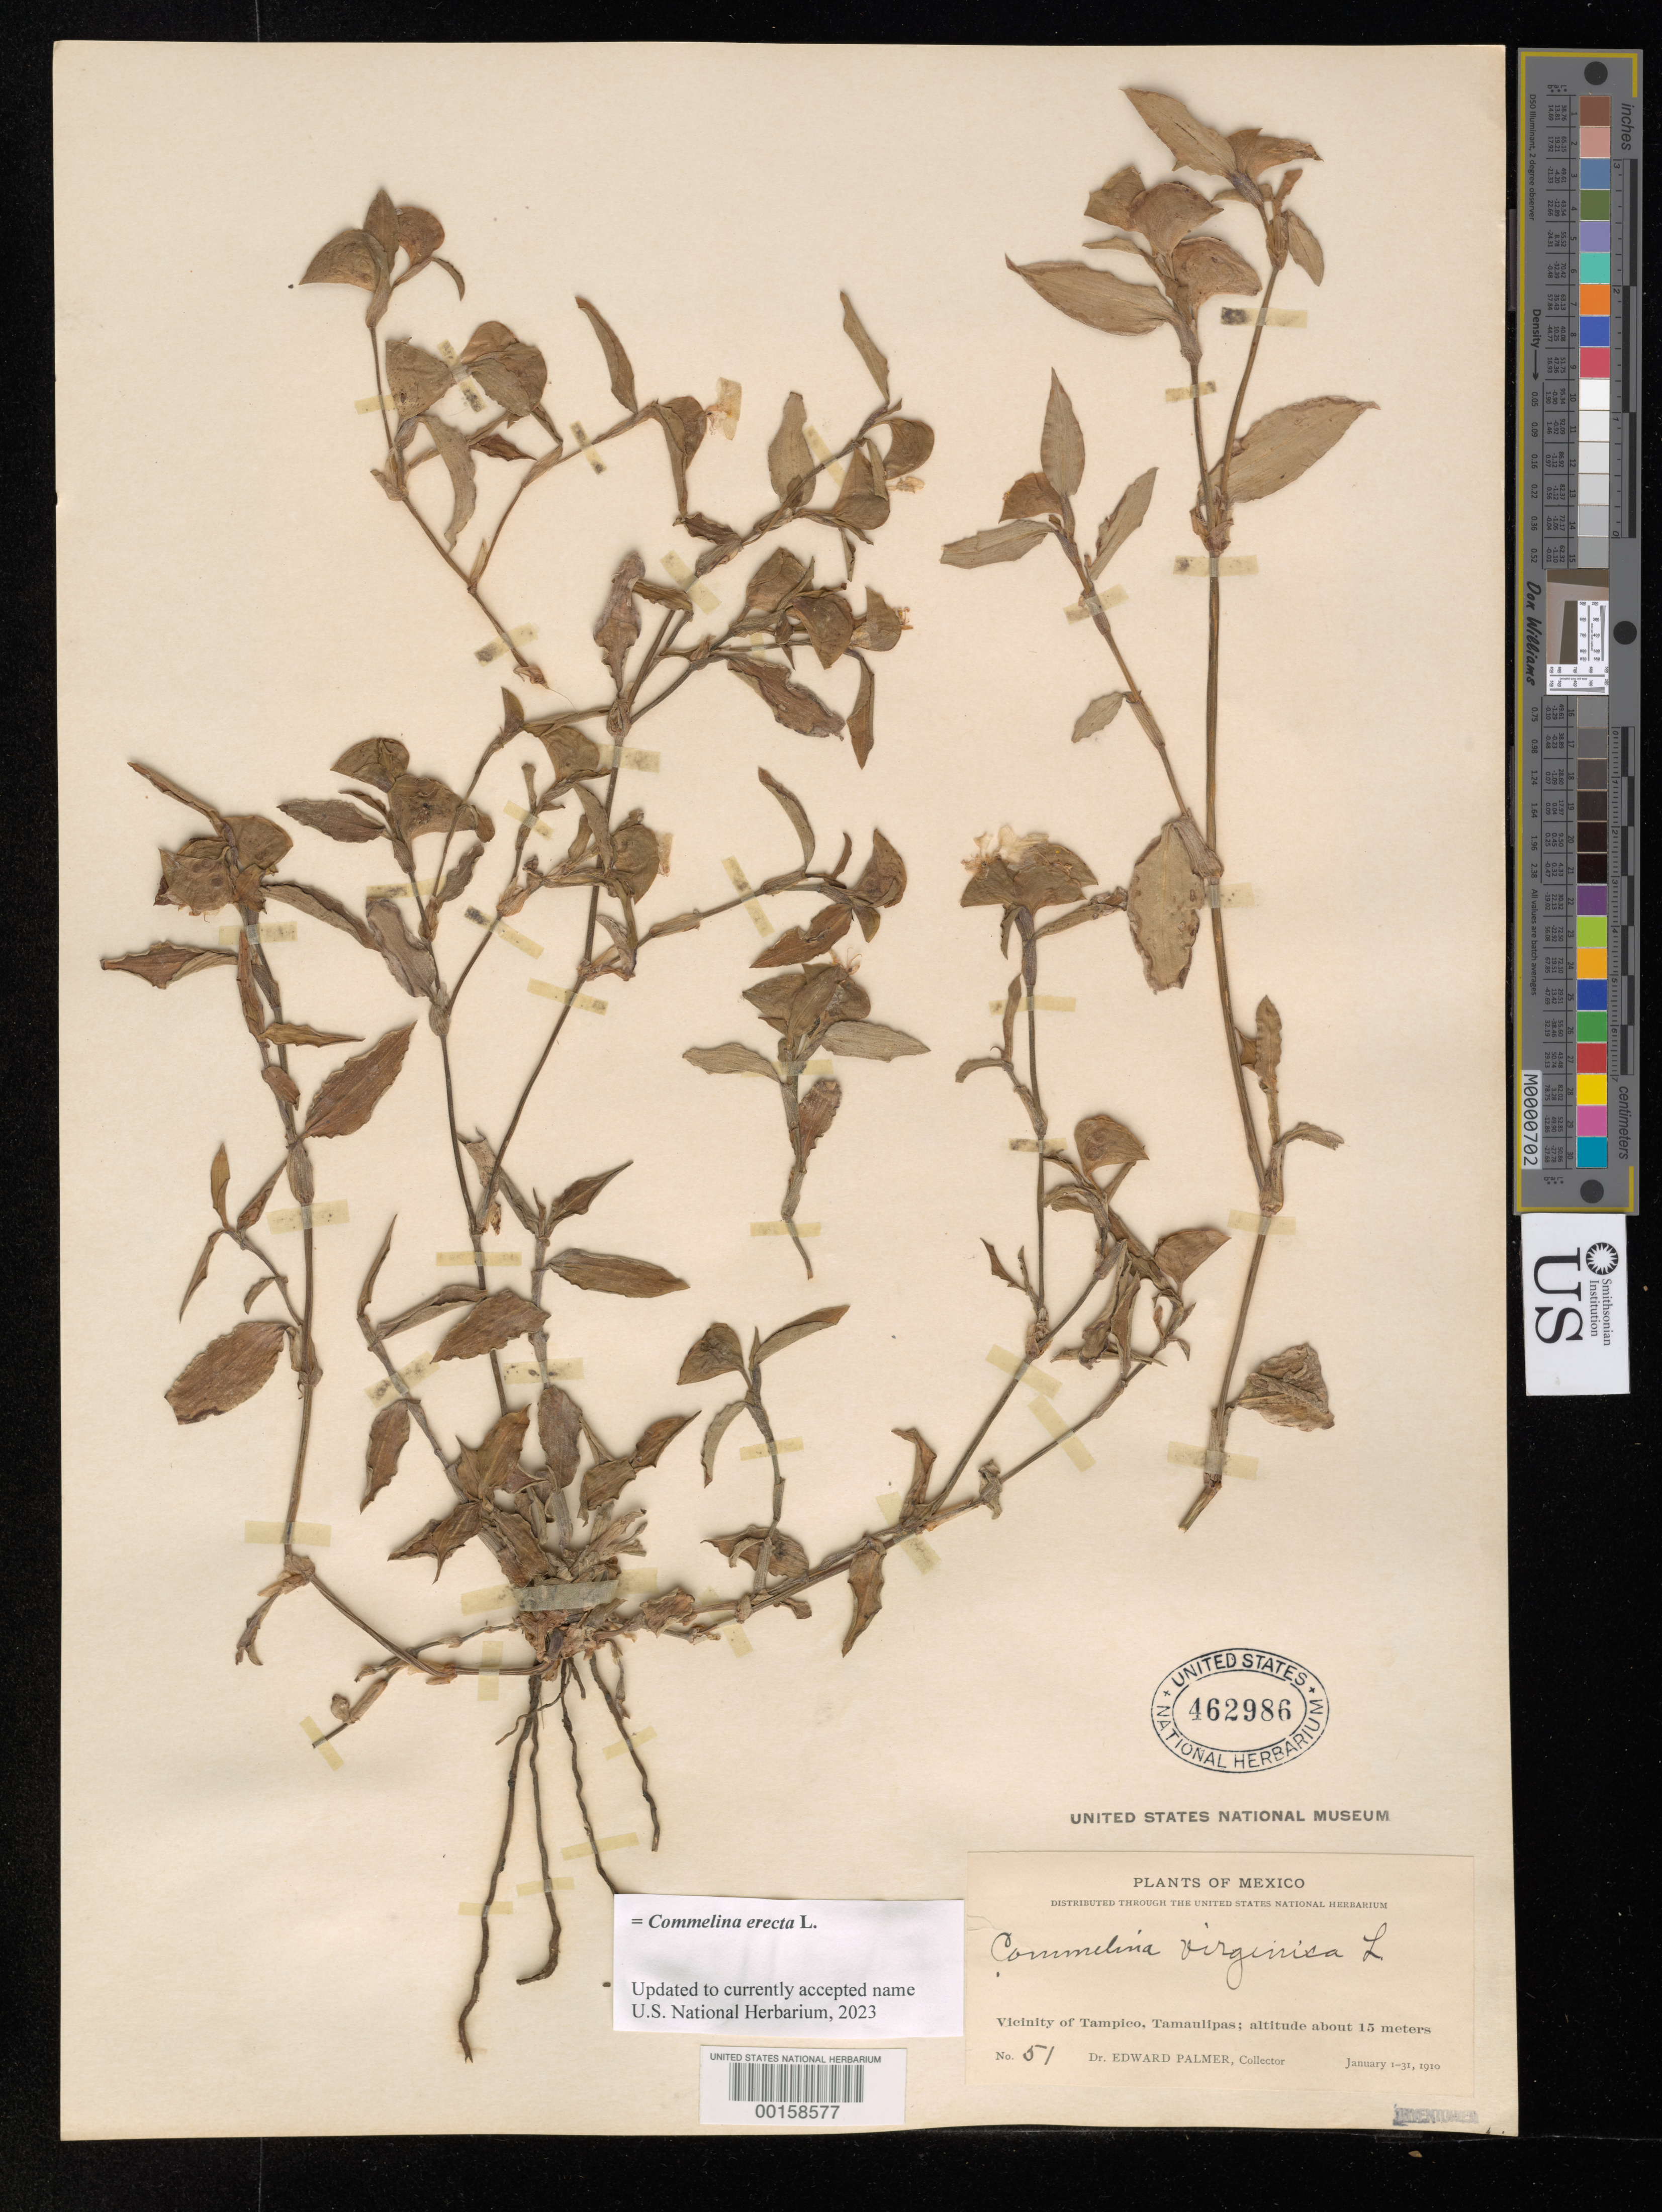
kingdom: Plantae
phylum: Tracheophyta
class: Liliopsida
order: Commelinales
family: Commelinaceae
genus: Commelina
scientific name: Commelina erecta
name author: L.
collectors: E. Palmer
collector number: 51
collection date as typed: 01 Jan 1910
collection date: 1910-01-01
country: Mexico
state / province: Tamaulipas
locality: Tampico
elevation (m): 15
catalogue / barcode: US 462986